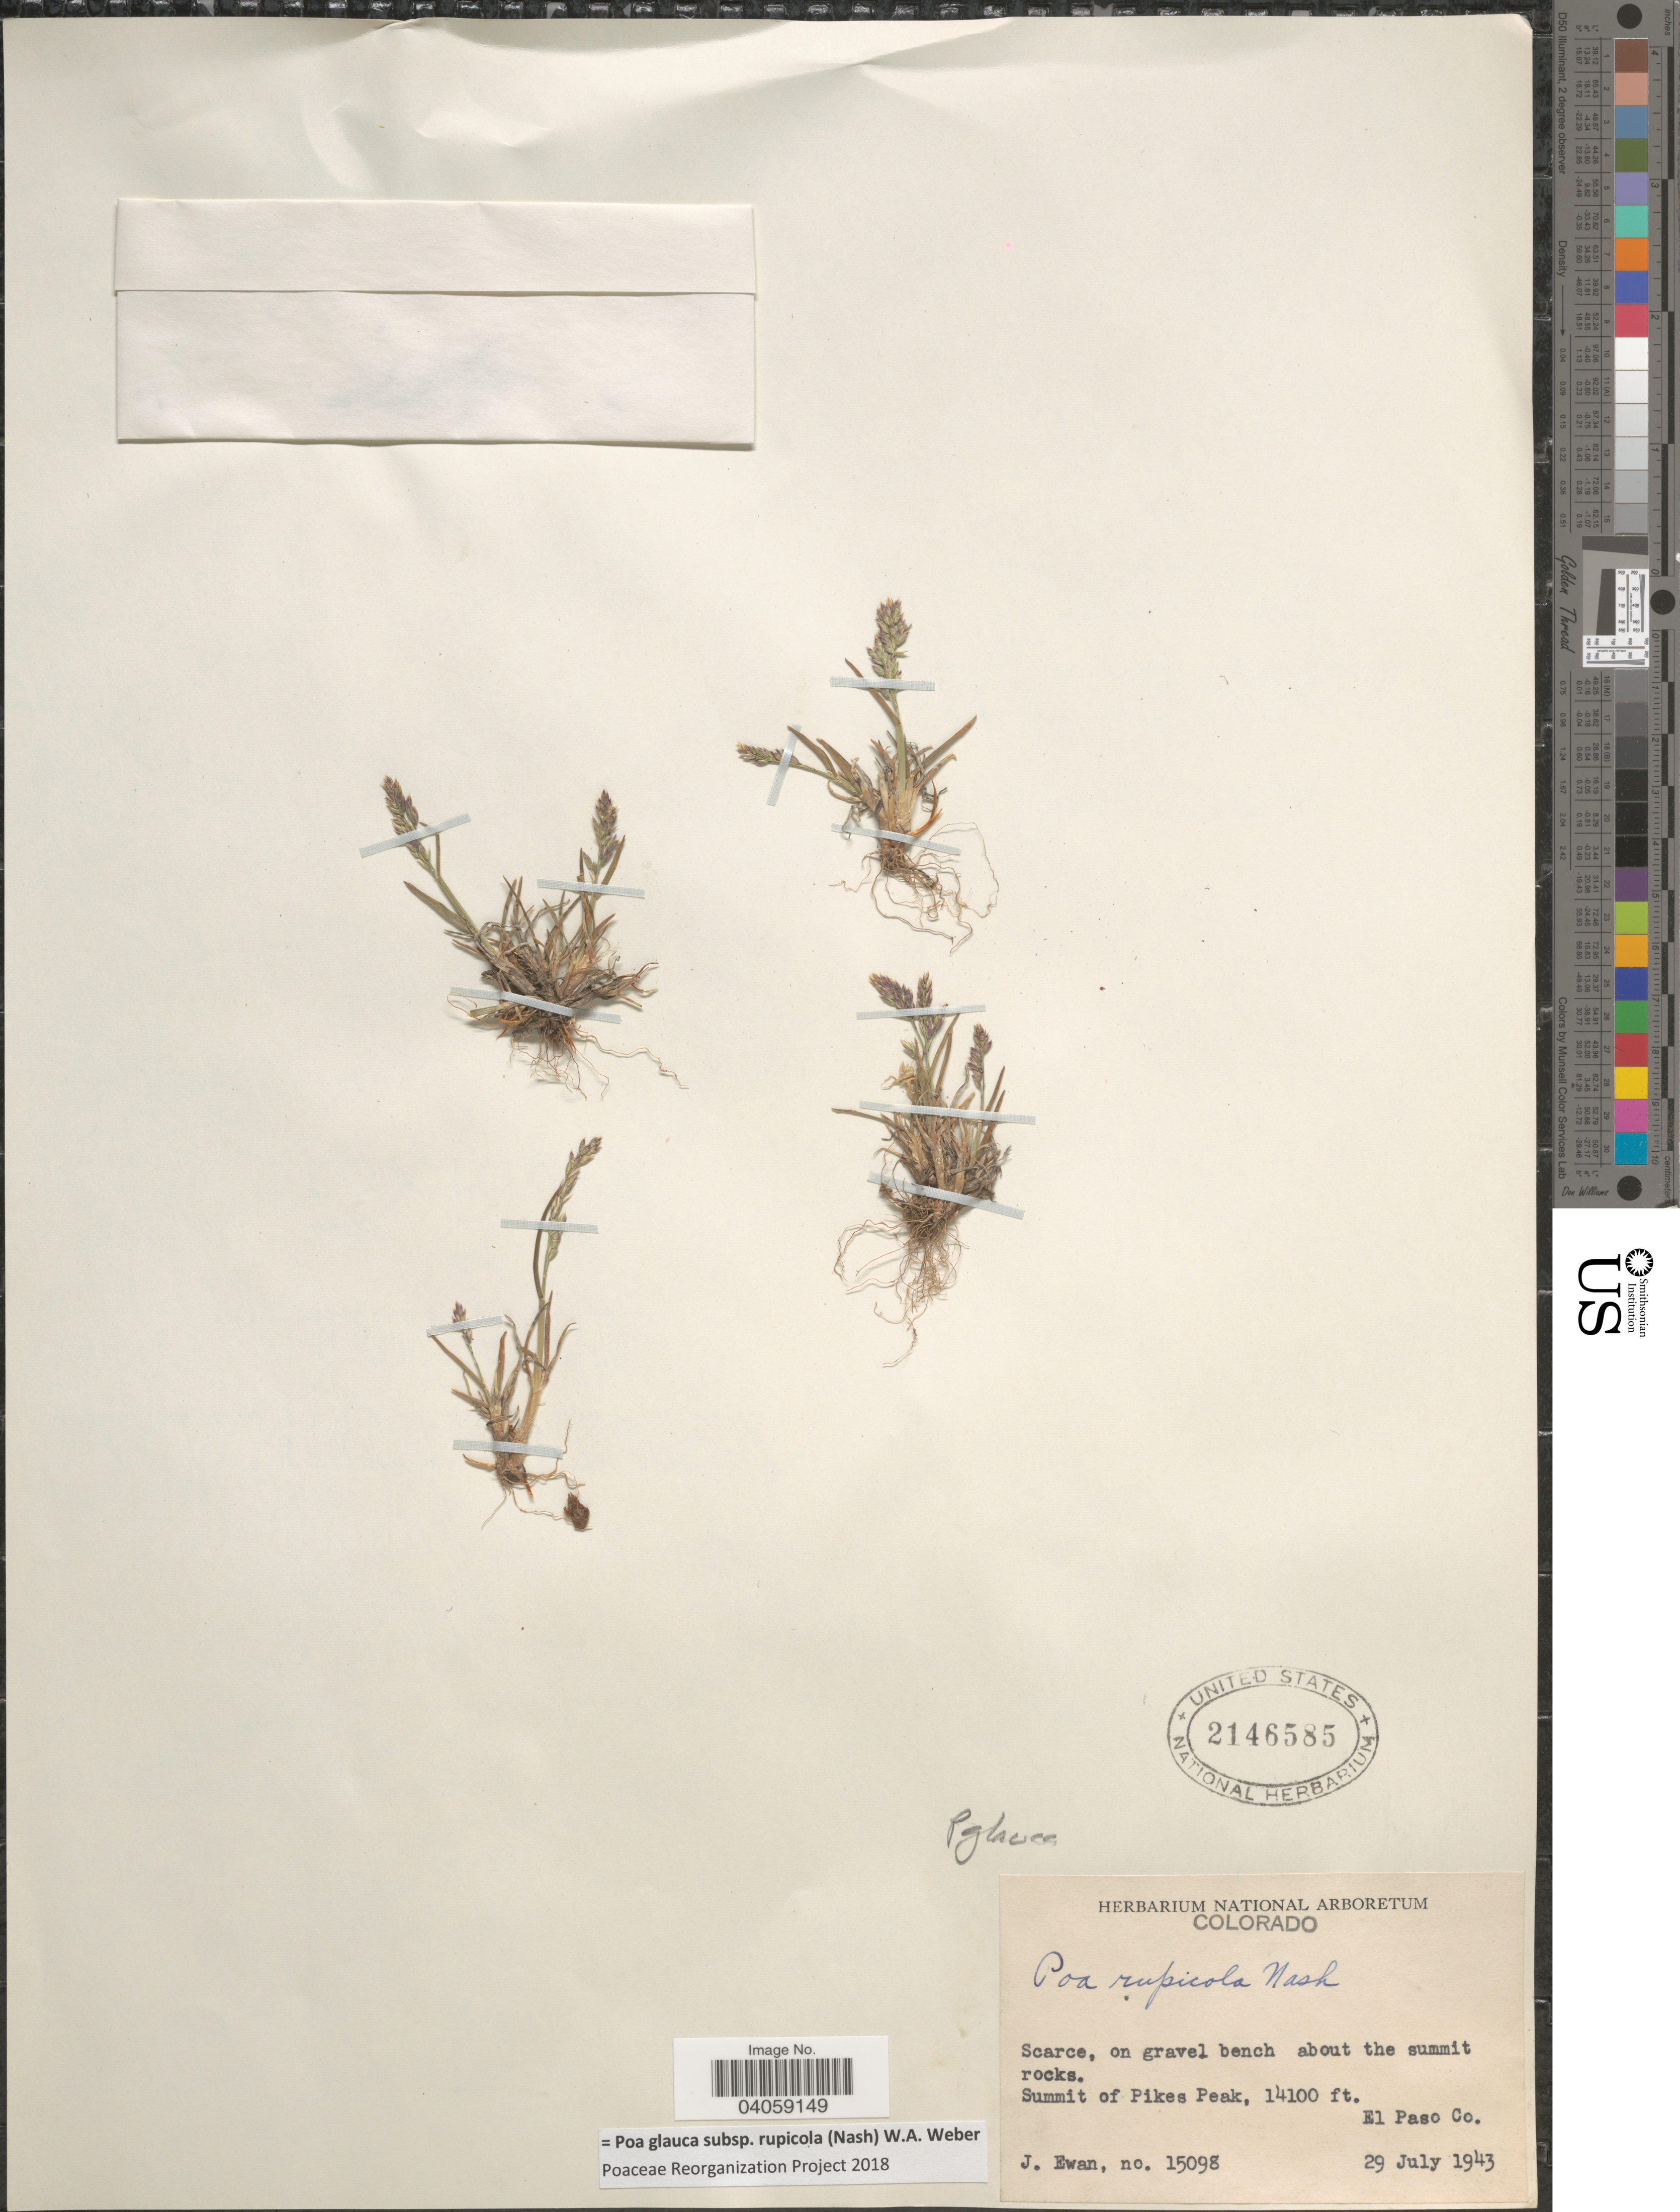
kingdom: Plantae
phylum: Tracheophyta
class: Liliopsida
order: Poales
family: Poaceae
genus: Poa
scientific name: Poa glauca subsp. rupicola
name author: (Nash) W.A. Weber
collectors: J. A. Ewan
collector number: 15098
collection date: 1943-07-29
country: United States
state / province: Colorado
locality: Scarce, on gravel bench about the summit rocks. Summit of Pikes Peak. El Paso Co.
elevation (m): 4298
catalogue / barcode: US 2146585